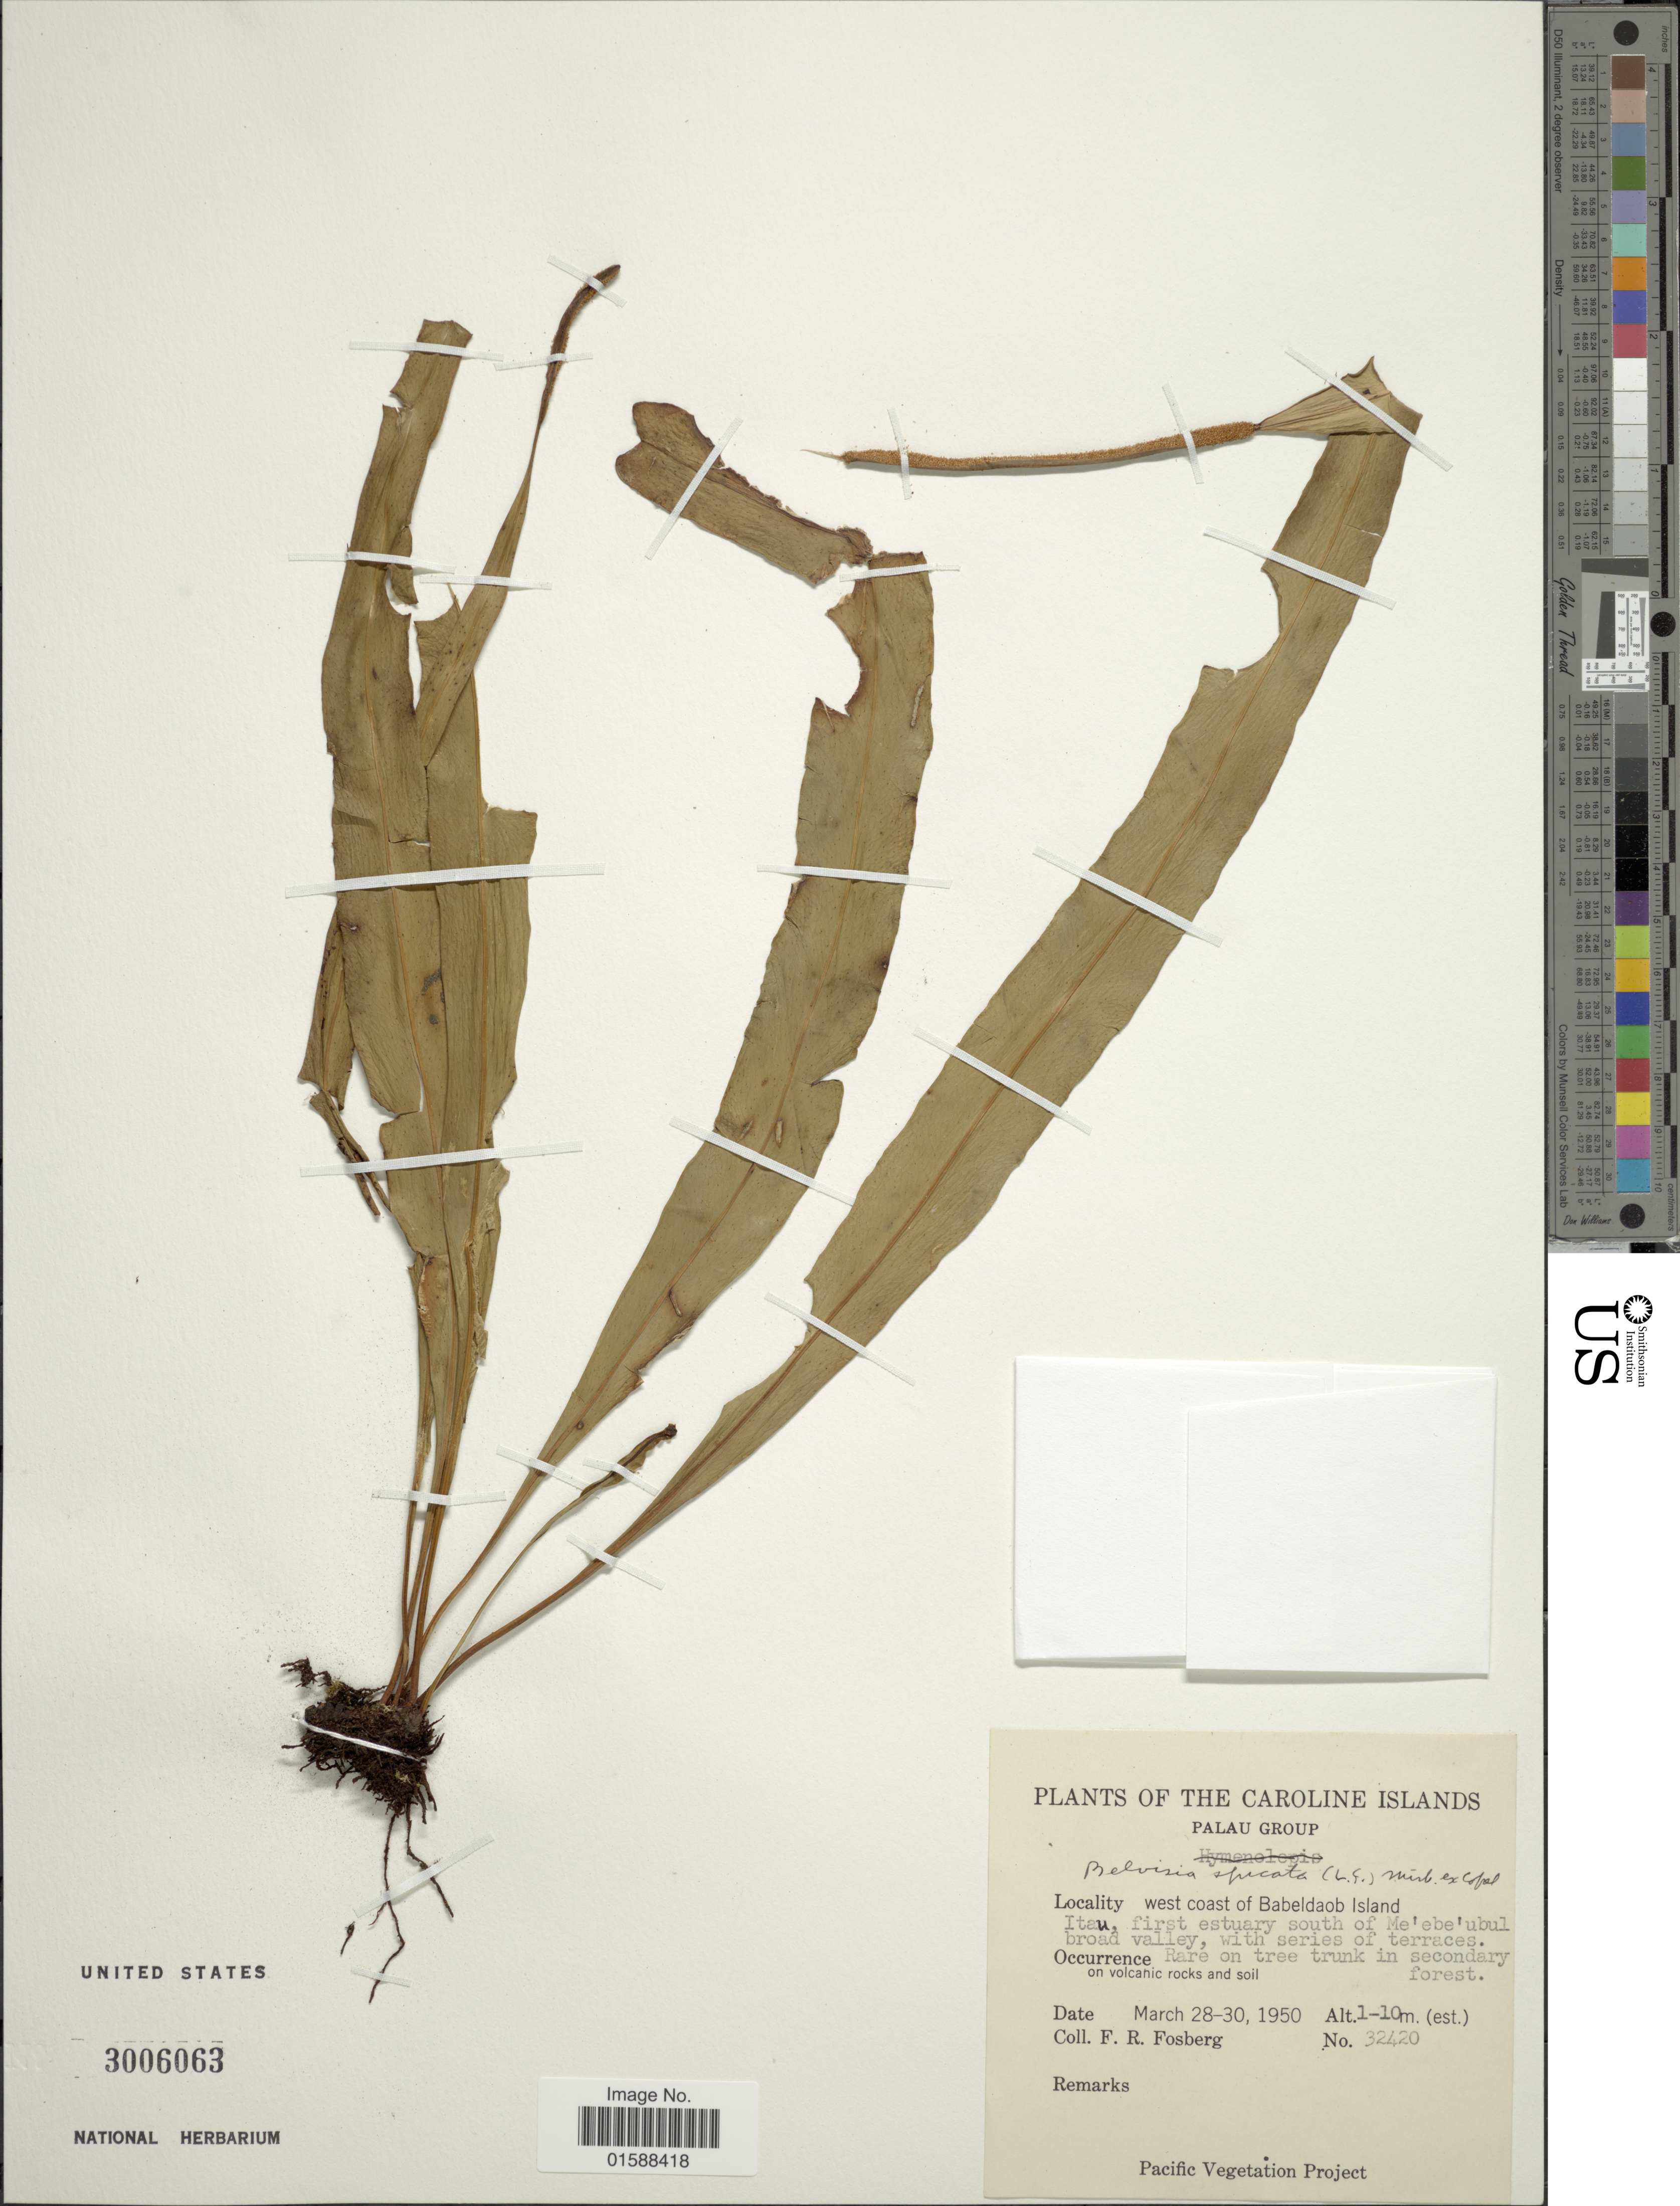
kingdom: Plantae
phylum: Tracheophyta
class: Polypodiopsida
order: Polypodiales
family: Polypodiaceae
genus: Lepisorus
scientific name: Lepisorus spicatus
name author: (L. f.) Li S. Wang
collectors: F. R. Fosberg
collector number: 32420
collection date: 1950-03-28/1950-03-30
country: Palau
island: Babeldaob [Babelthuap]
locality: Caroline Islands. Palau Group. west coast of Babeldaob Island. Itau, first estuary south of Me'ebe'ubul broad valley, with series of terraces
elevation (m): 1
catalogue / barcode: US 3006063